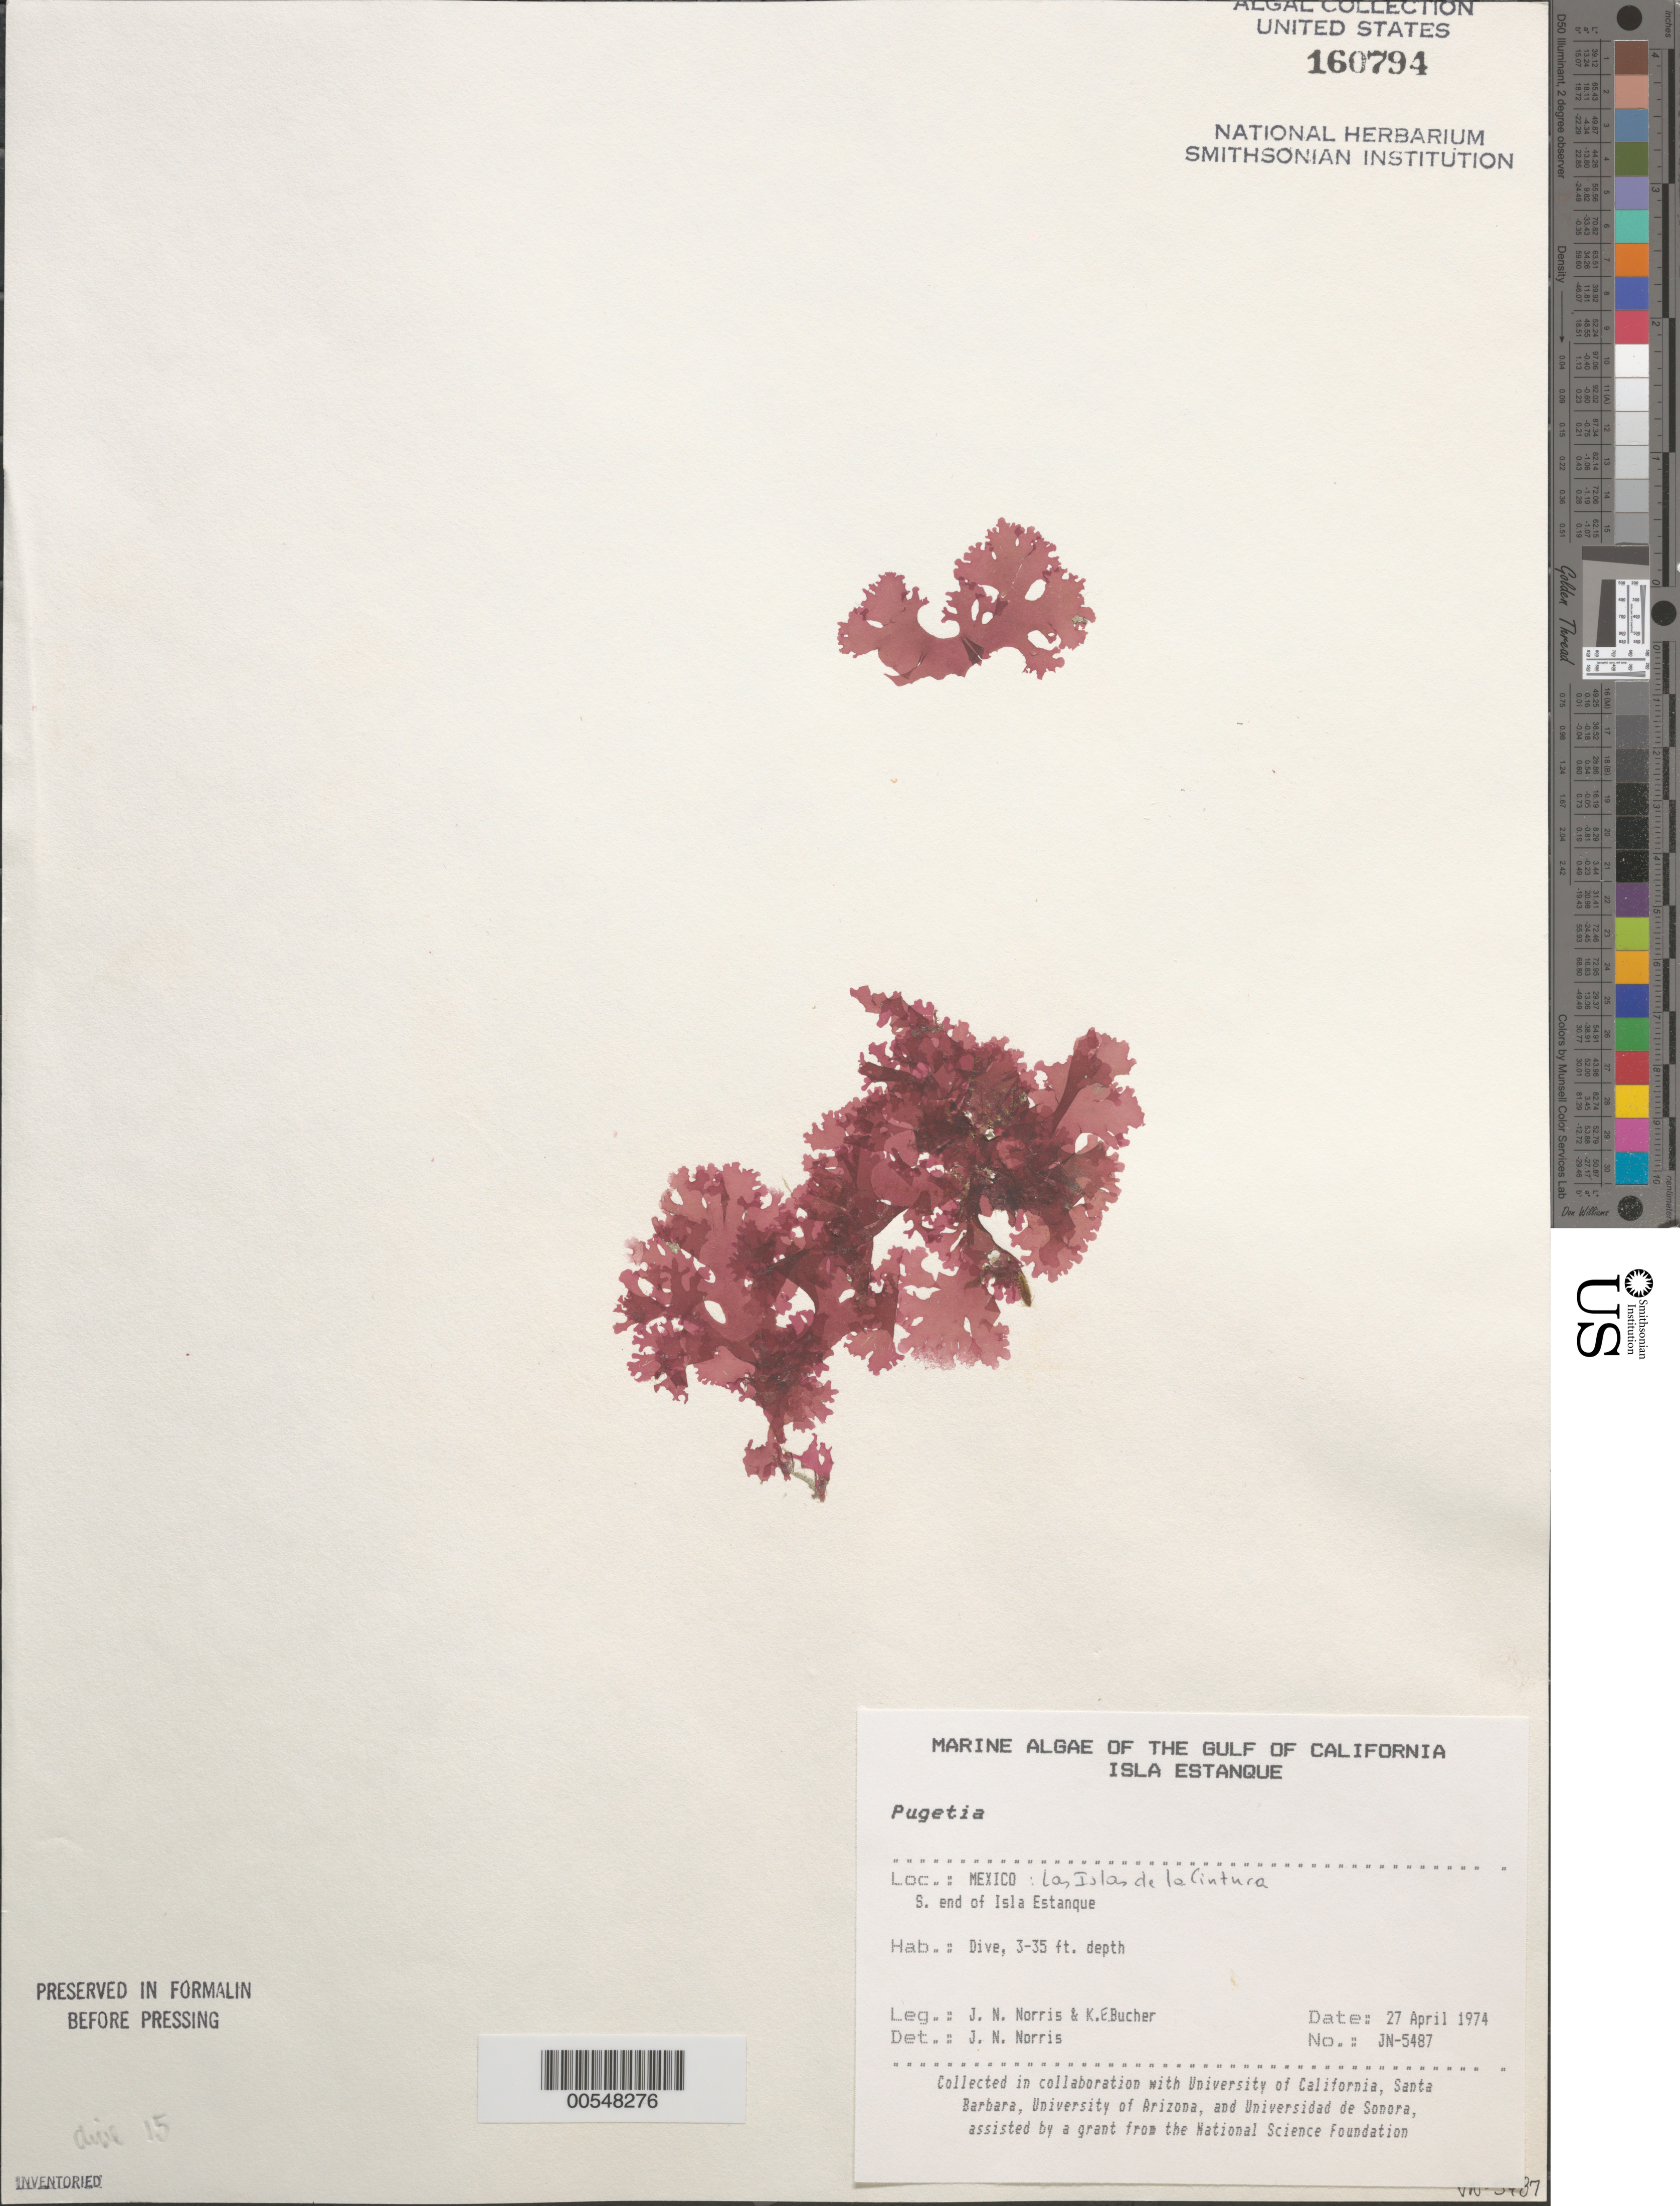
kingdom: Plantae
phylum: Rhodophyta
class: Florideophyceae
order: Gigartinales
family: Kallymeniaceae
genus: Pugetia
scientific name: Pugetia sp.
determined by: Norris, James N.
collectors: J. N. Norris & K. E. Bucher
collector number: JN-5487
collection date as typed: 27 Apr 1974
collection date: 1974-04-27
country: Mexico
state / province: Baja California Norte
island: Isla Estanque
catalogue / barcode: US 160794